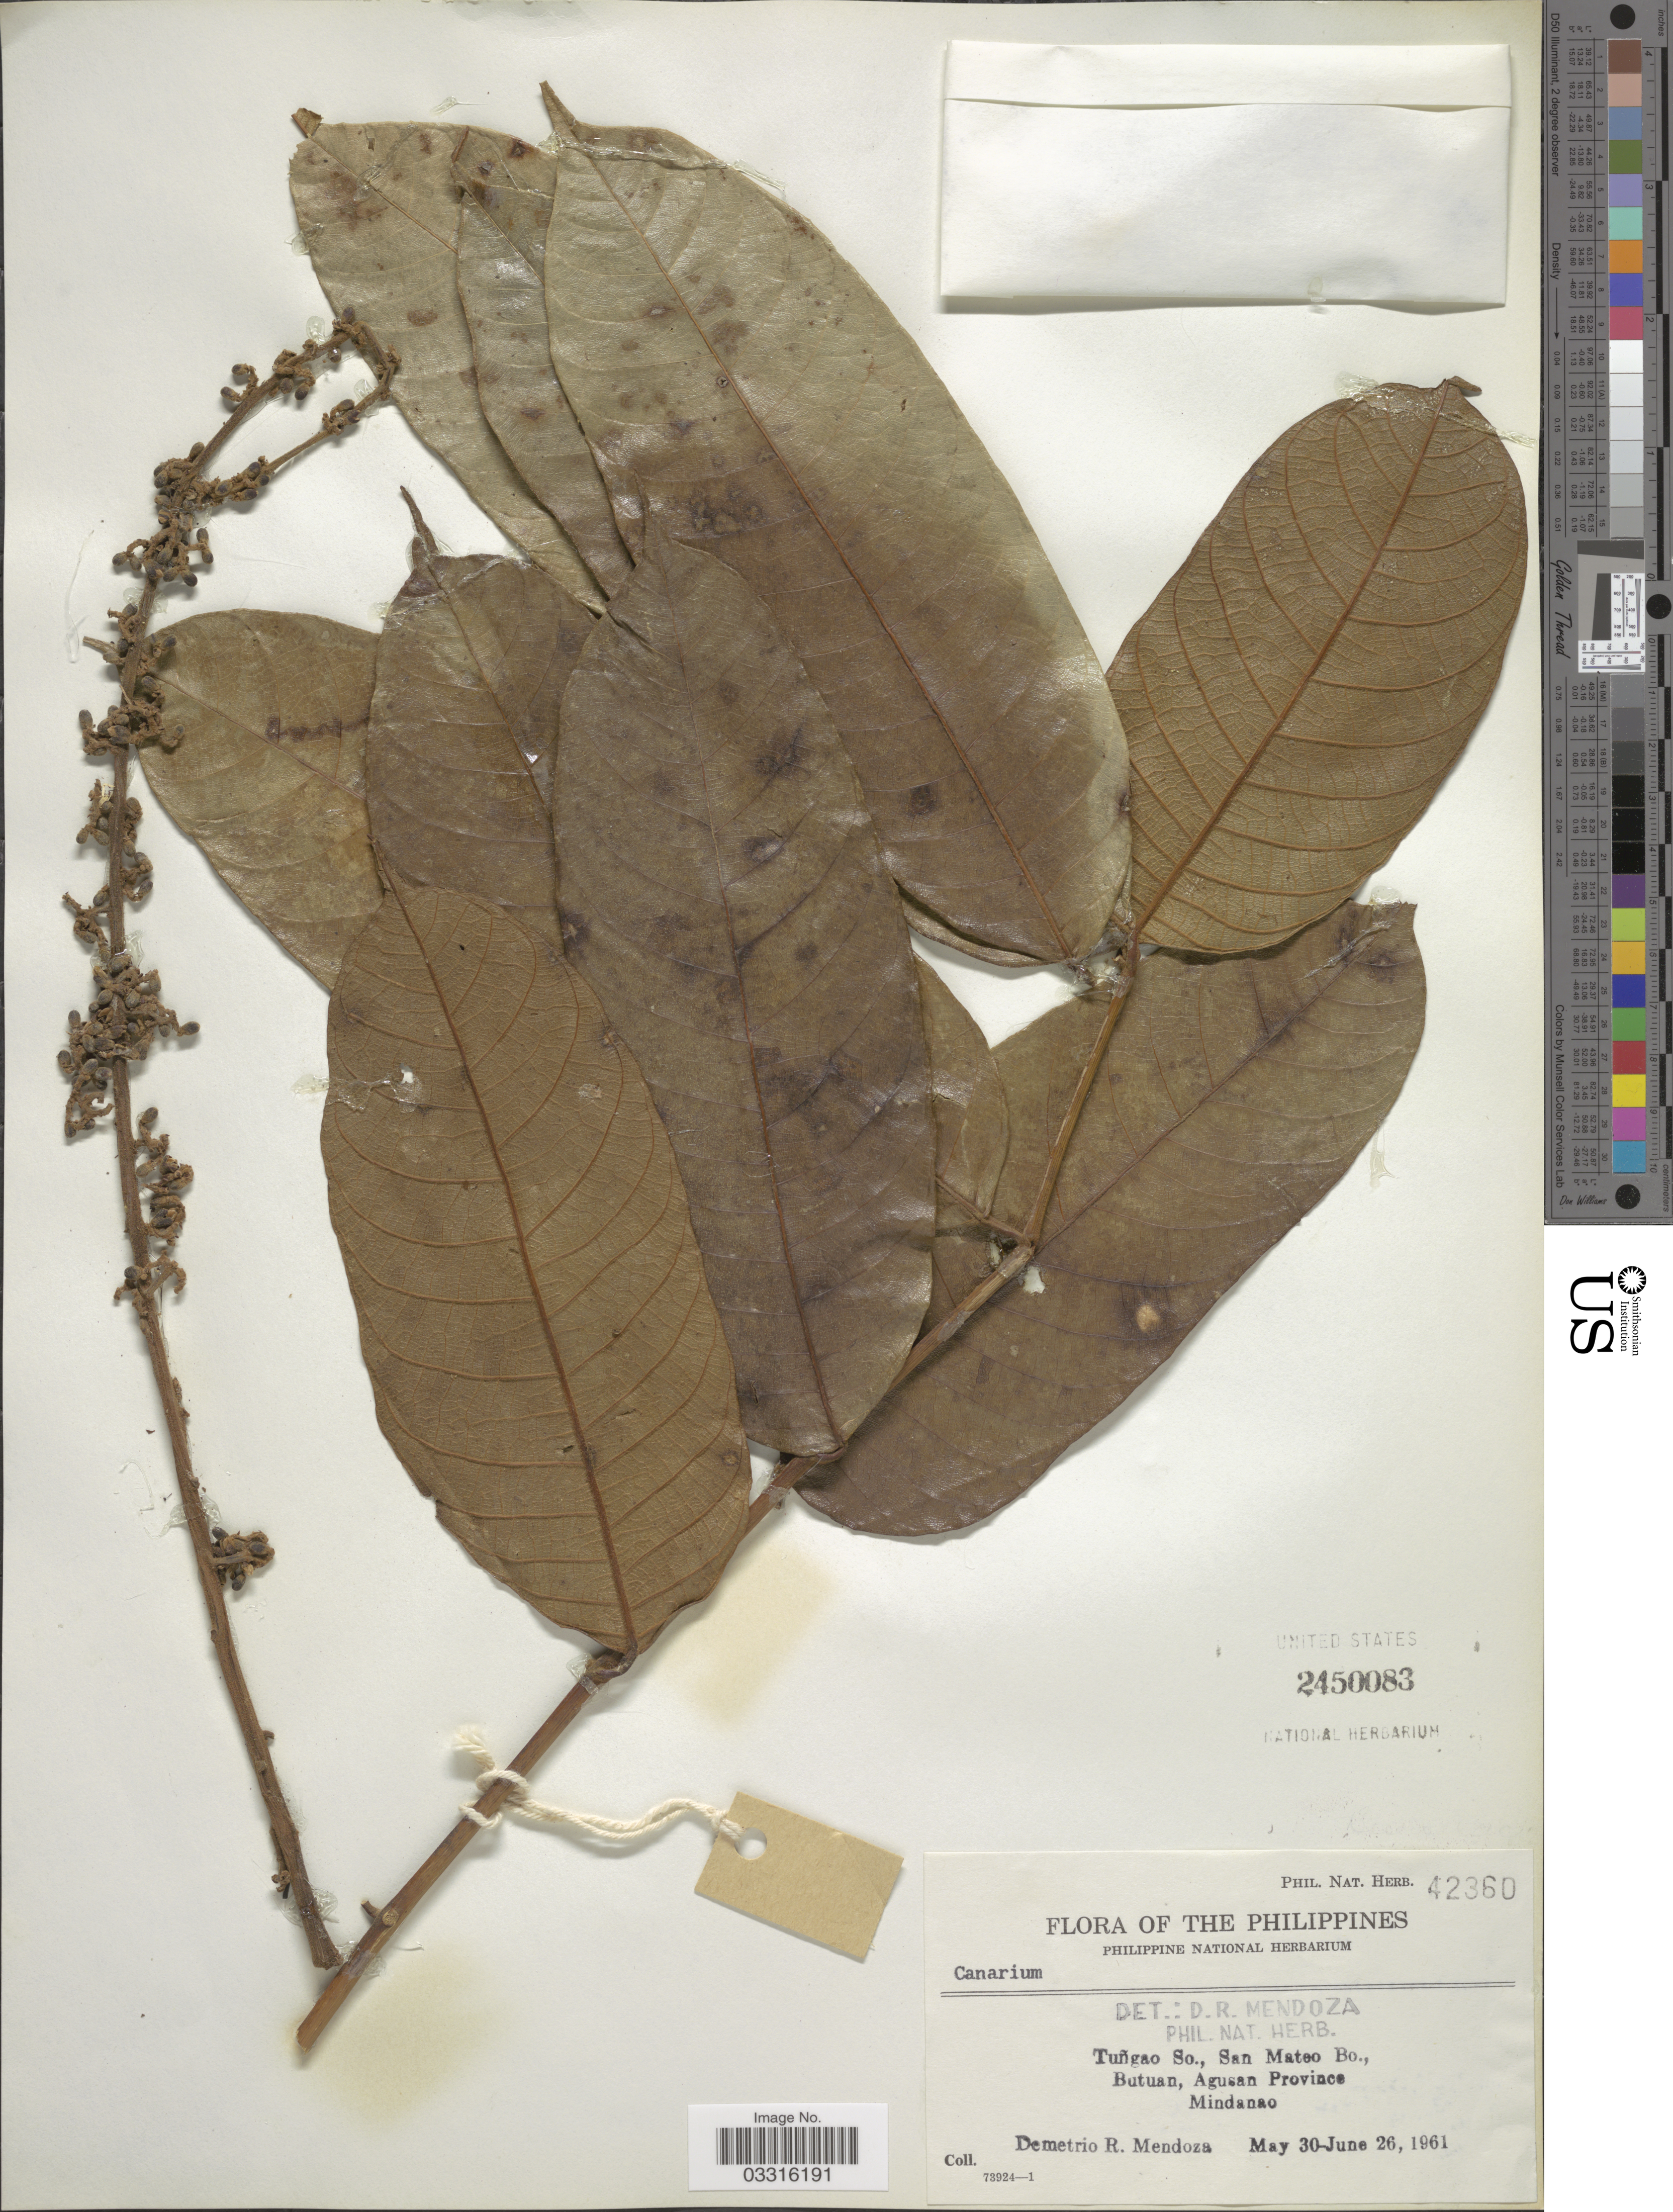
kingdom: Plantae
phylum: Tracheophyta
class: Magnoliopsida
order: Sapindales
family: Burseraceae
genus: Canarium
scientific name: Canarium sp.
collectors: D. Mendoza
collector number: Phil. Nat. Herb. 42360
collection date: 1961-05-30/1961-06-26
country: Philippines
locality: Tuñgao So., San Mateo Bo., Butuan, Agusan Province, Mindanao.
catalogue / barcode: US 2450083